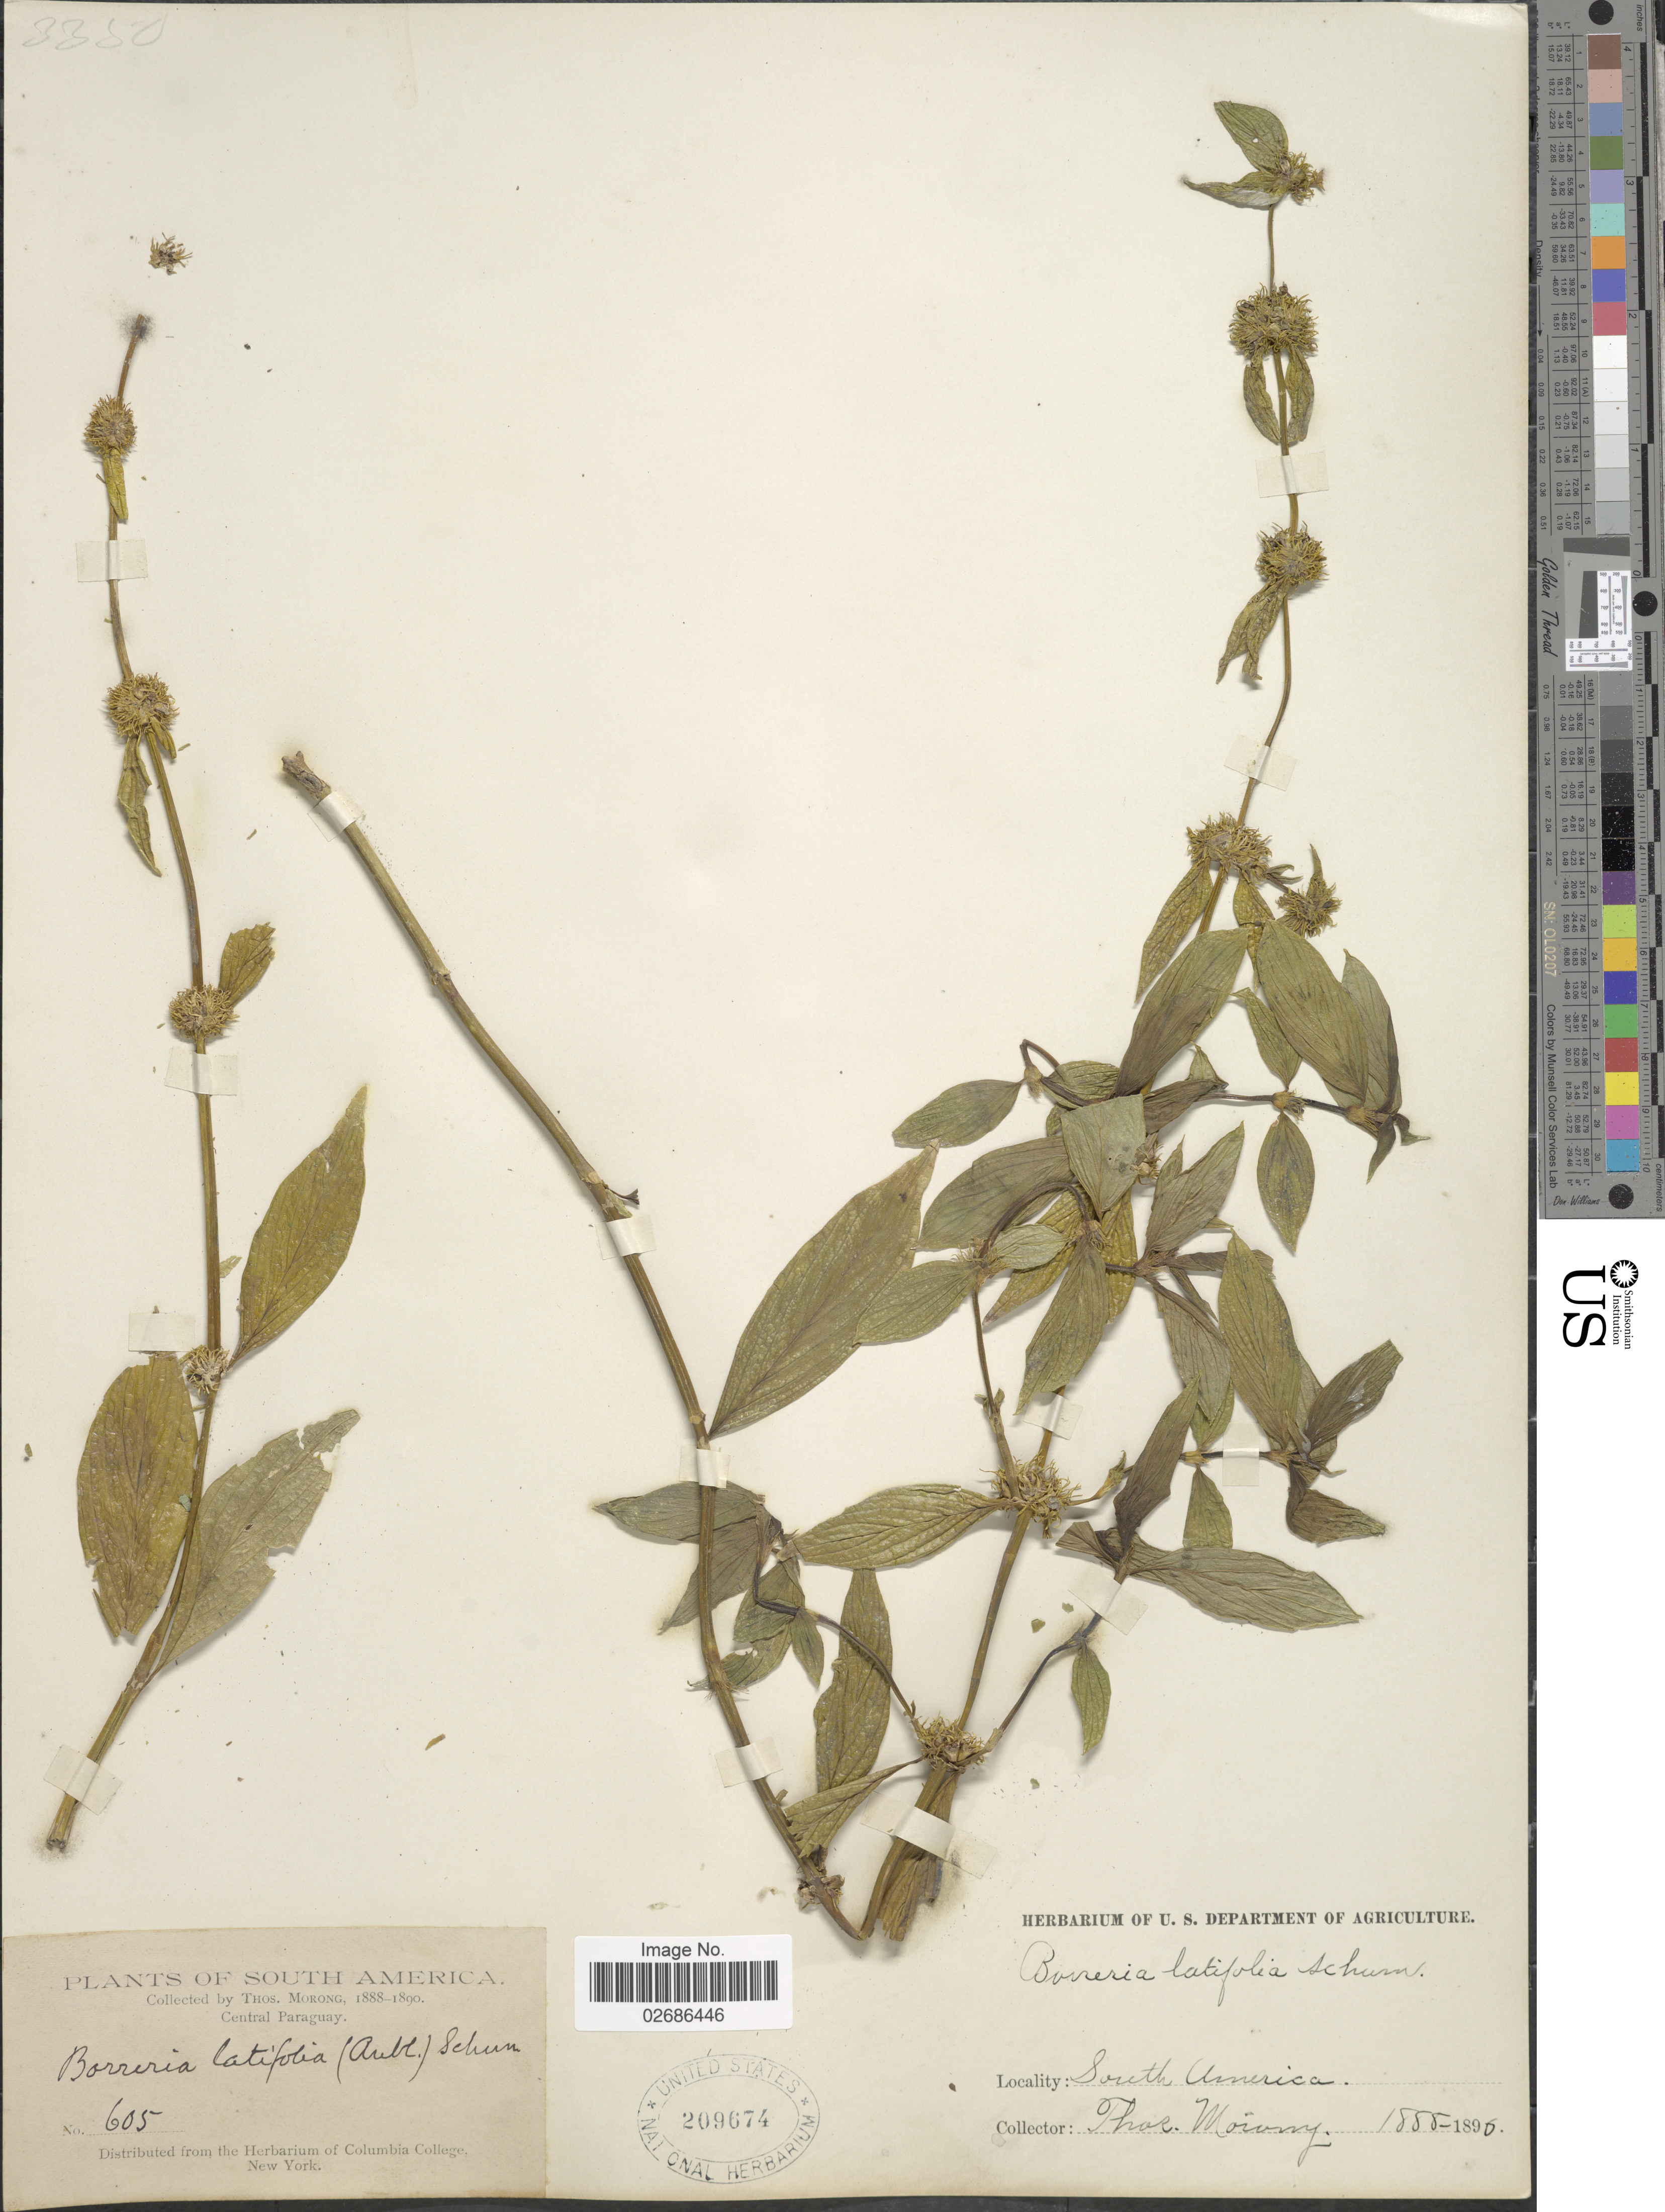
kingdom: Plantae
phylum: Tracheophyta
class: Magnoliopsida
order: Gentianales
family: Rubiaceae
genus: Borreria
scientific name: Borreria latifolia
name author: (Aubl.) K. Schum.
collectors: ex herb. T. Morong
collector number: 605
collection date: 1886/1896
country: Paraguay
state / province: Central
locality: Central Paraguay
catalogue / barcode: US 209674